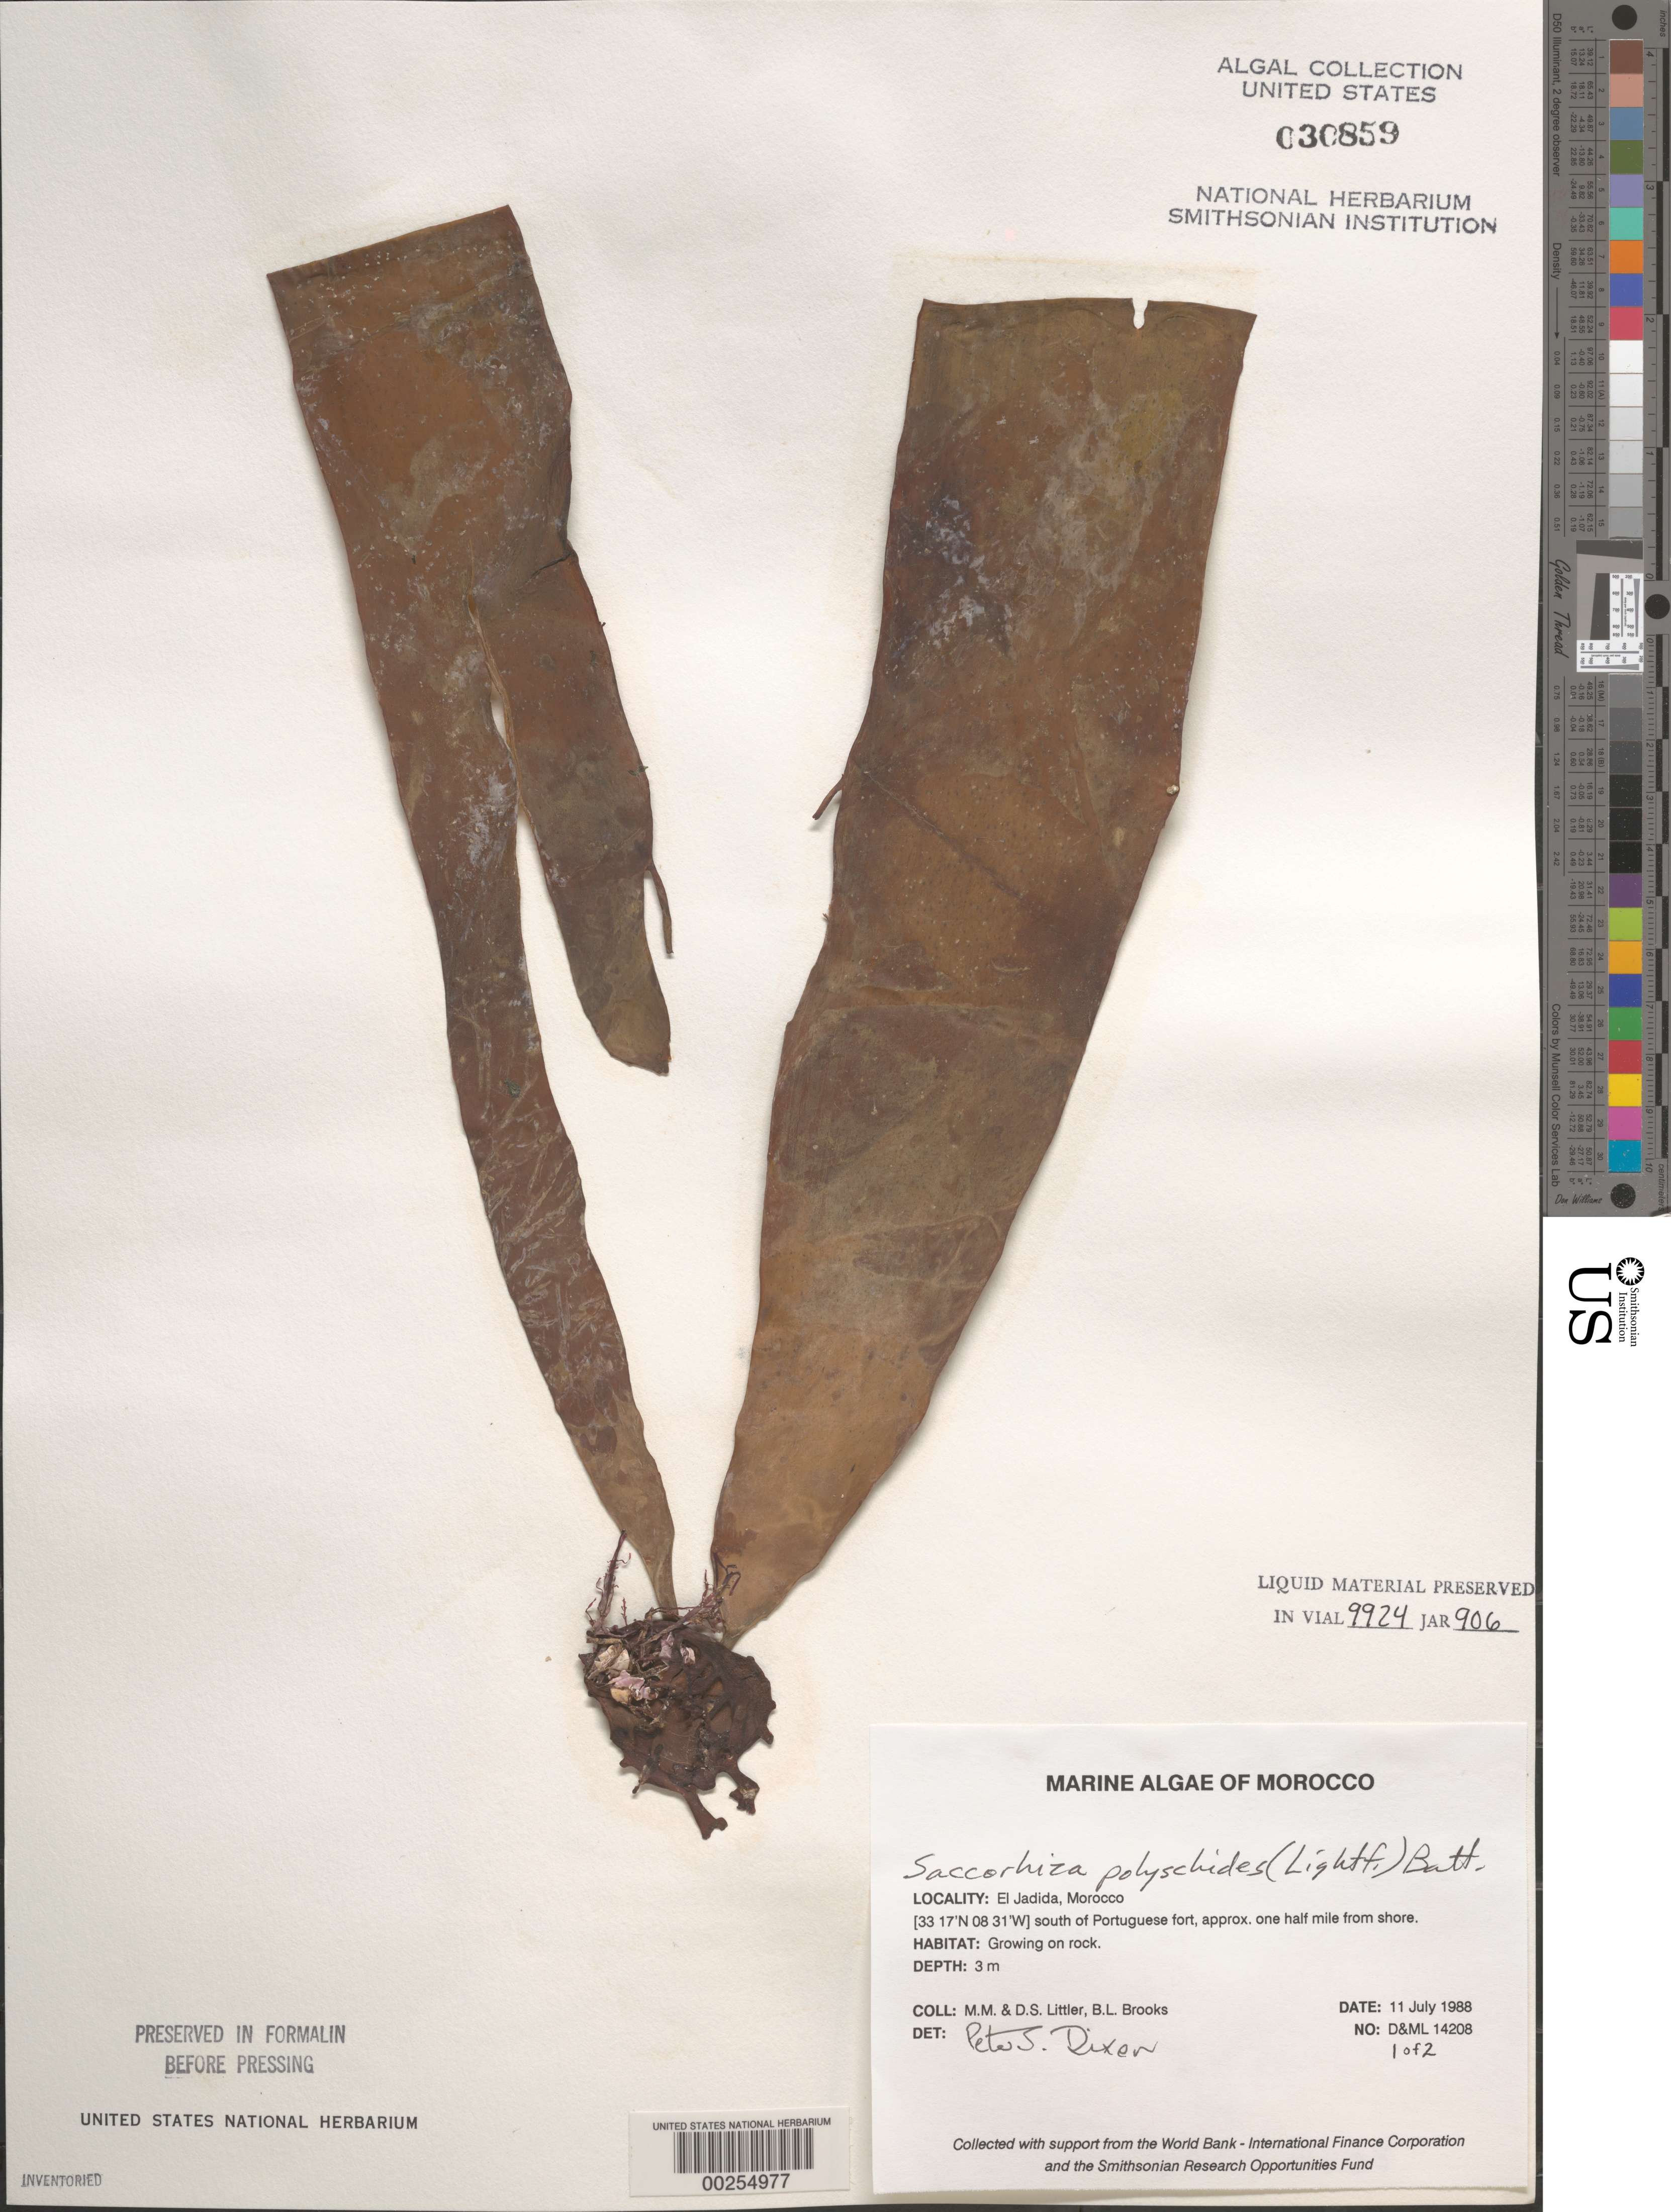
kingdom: Chromista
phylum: Foraminifera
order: Astrorhizida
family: Hyperamminidae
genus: Saccorhiza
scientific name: Saccorhiza polyschides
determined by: Dixon, P. S.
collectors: M. M. Littler, D. S. Littler & B. Brooks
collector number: D&ML 14208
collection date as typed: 11 Jul 1988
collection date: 1988-07-11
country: Morocco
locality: El Jadida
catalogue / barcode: US 30859